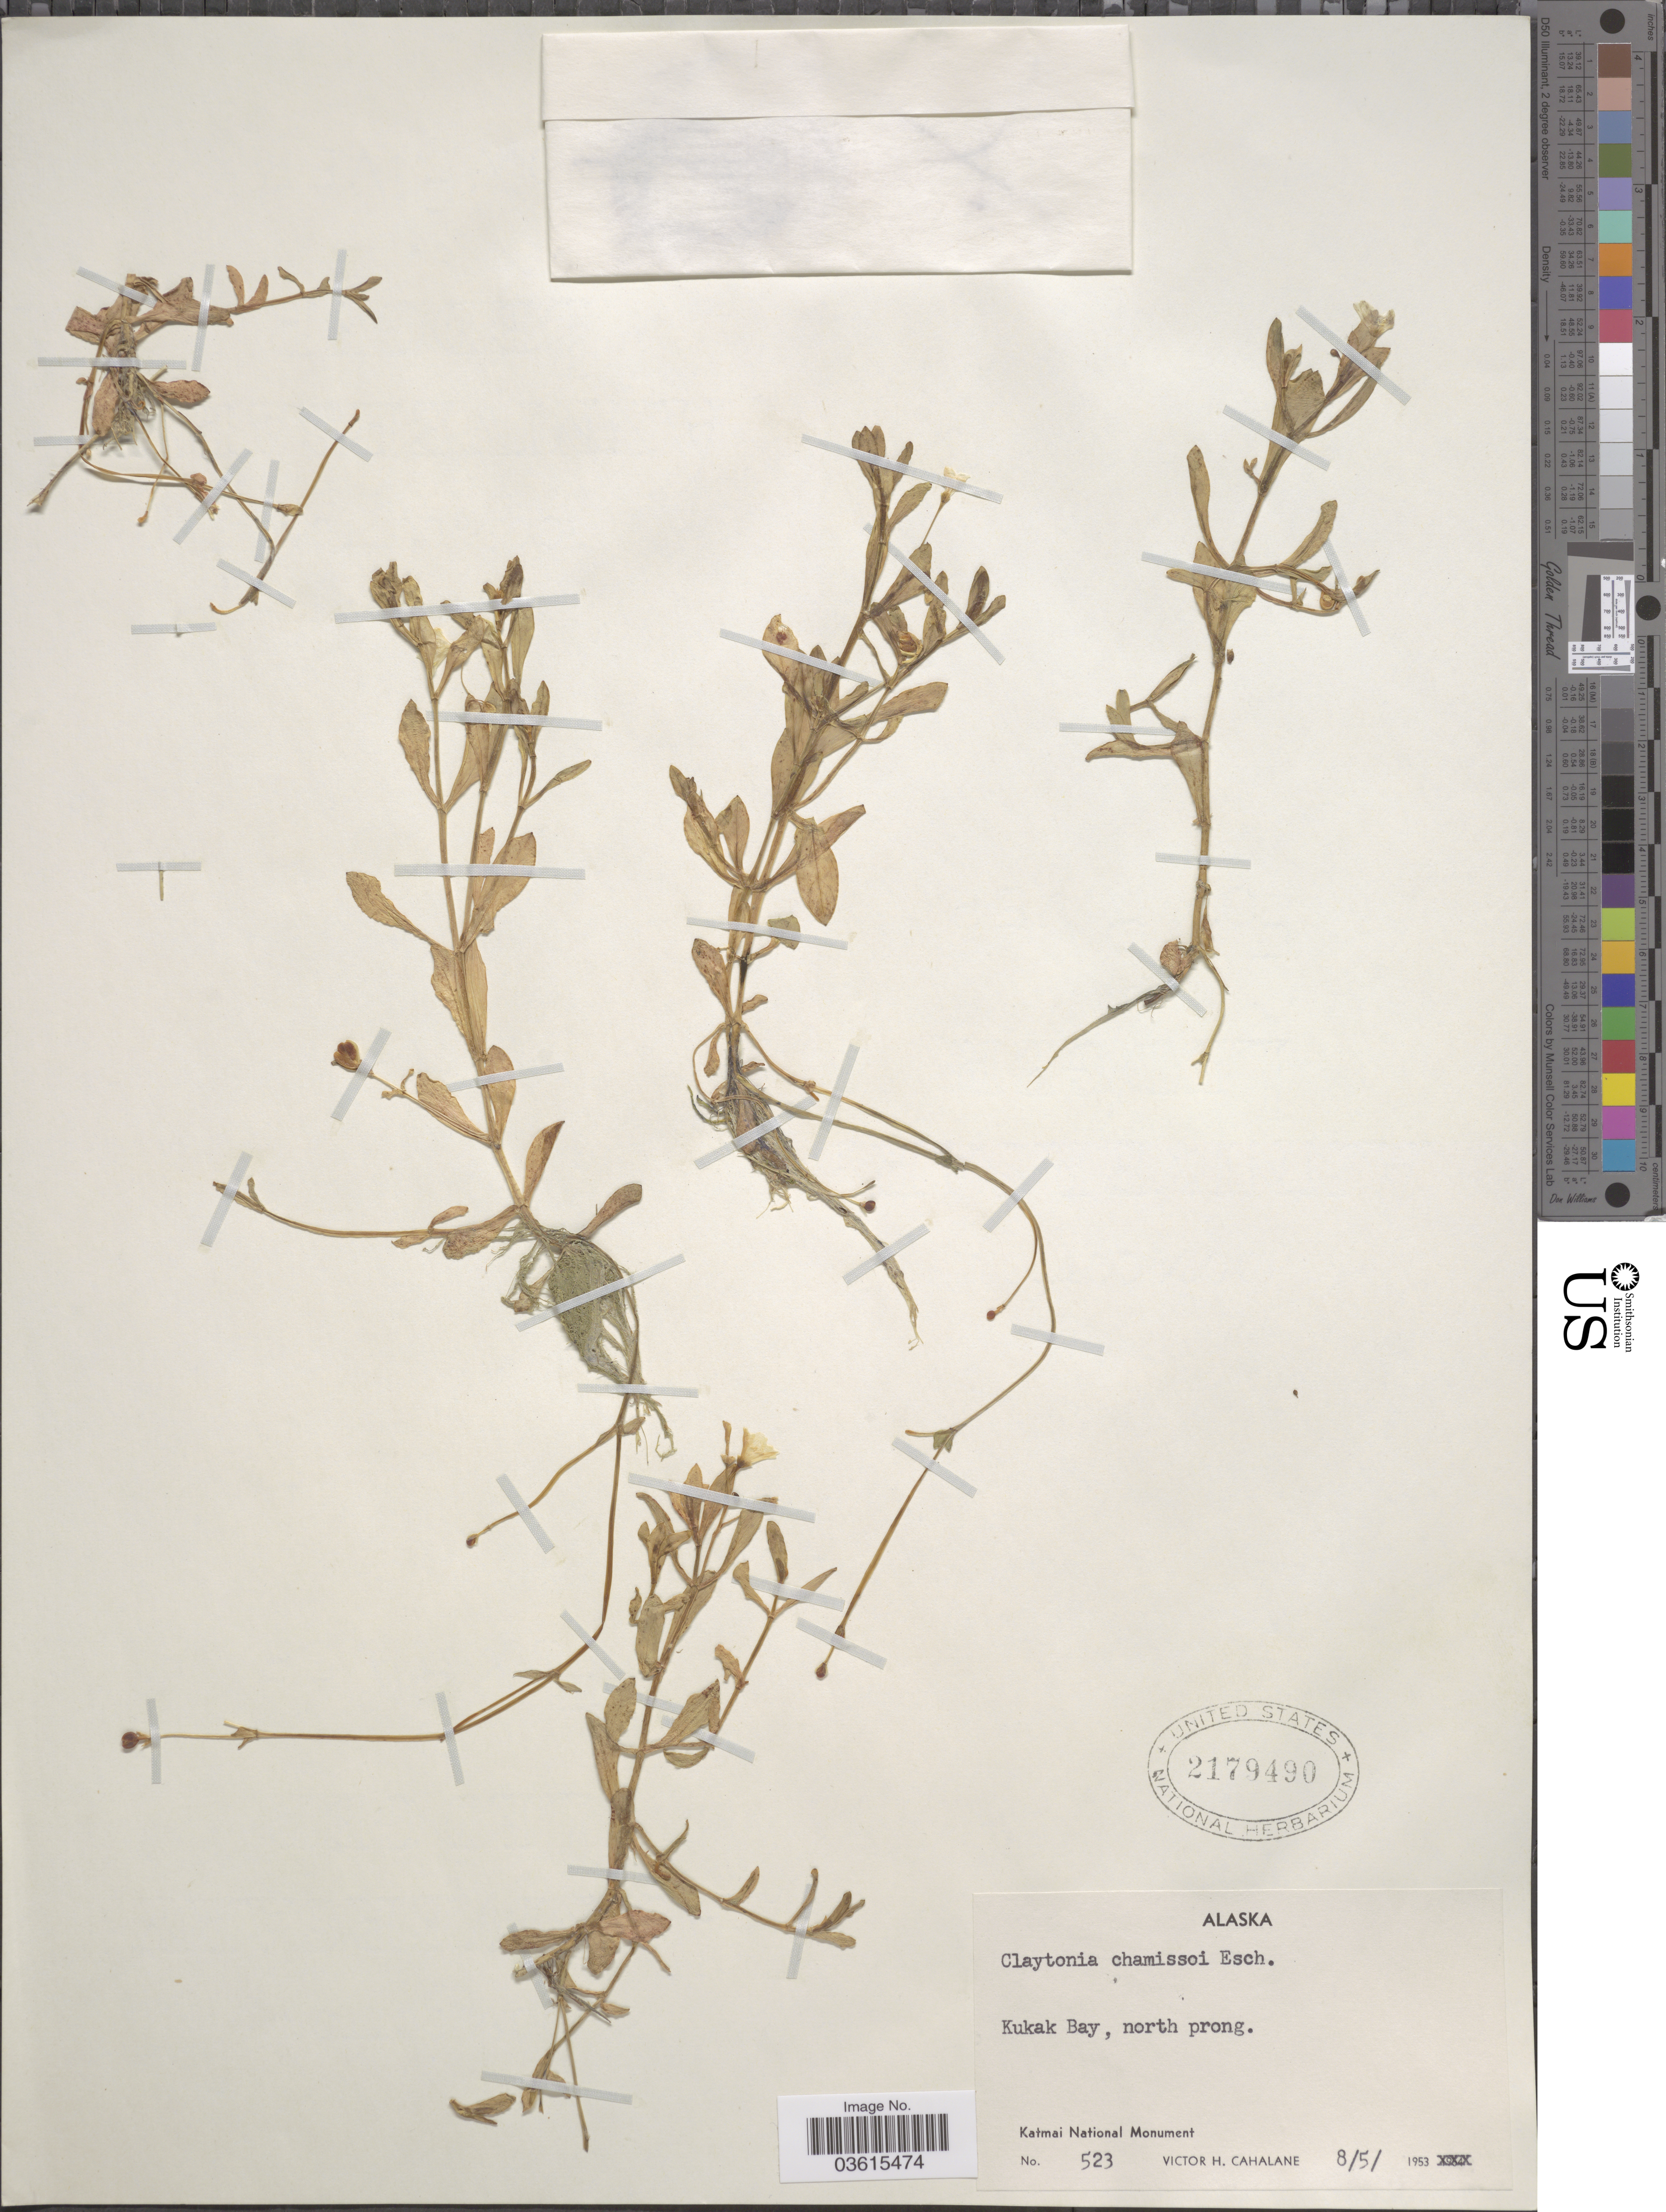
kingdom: Plantae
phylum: Tracheophyta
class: Magnoliopsida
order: Caryophyllales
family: Montiaceae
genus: Montia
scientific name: Montia chamissoi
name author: (Ledeb. ex Spreng.) Greene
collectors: V. Cahalane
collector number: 523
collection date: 1953-08-05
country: United States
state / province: Alaska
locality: Kukak Bay, north prong. Katmai National Monument.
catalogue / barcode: US 2179490